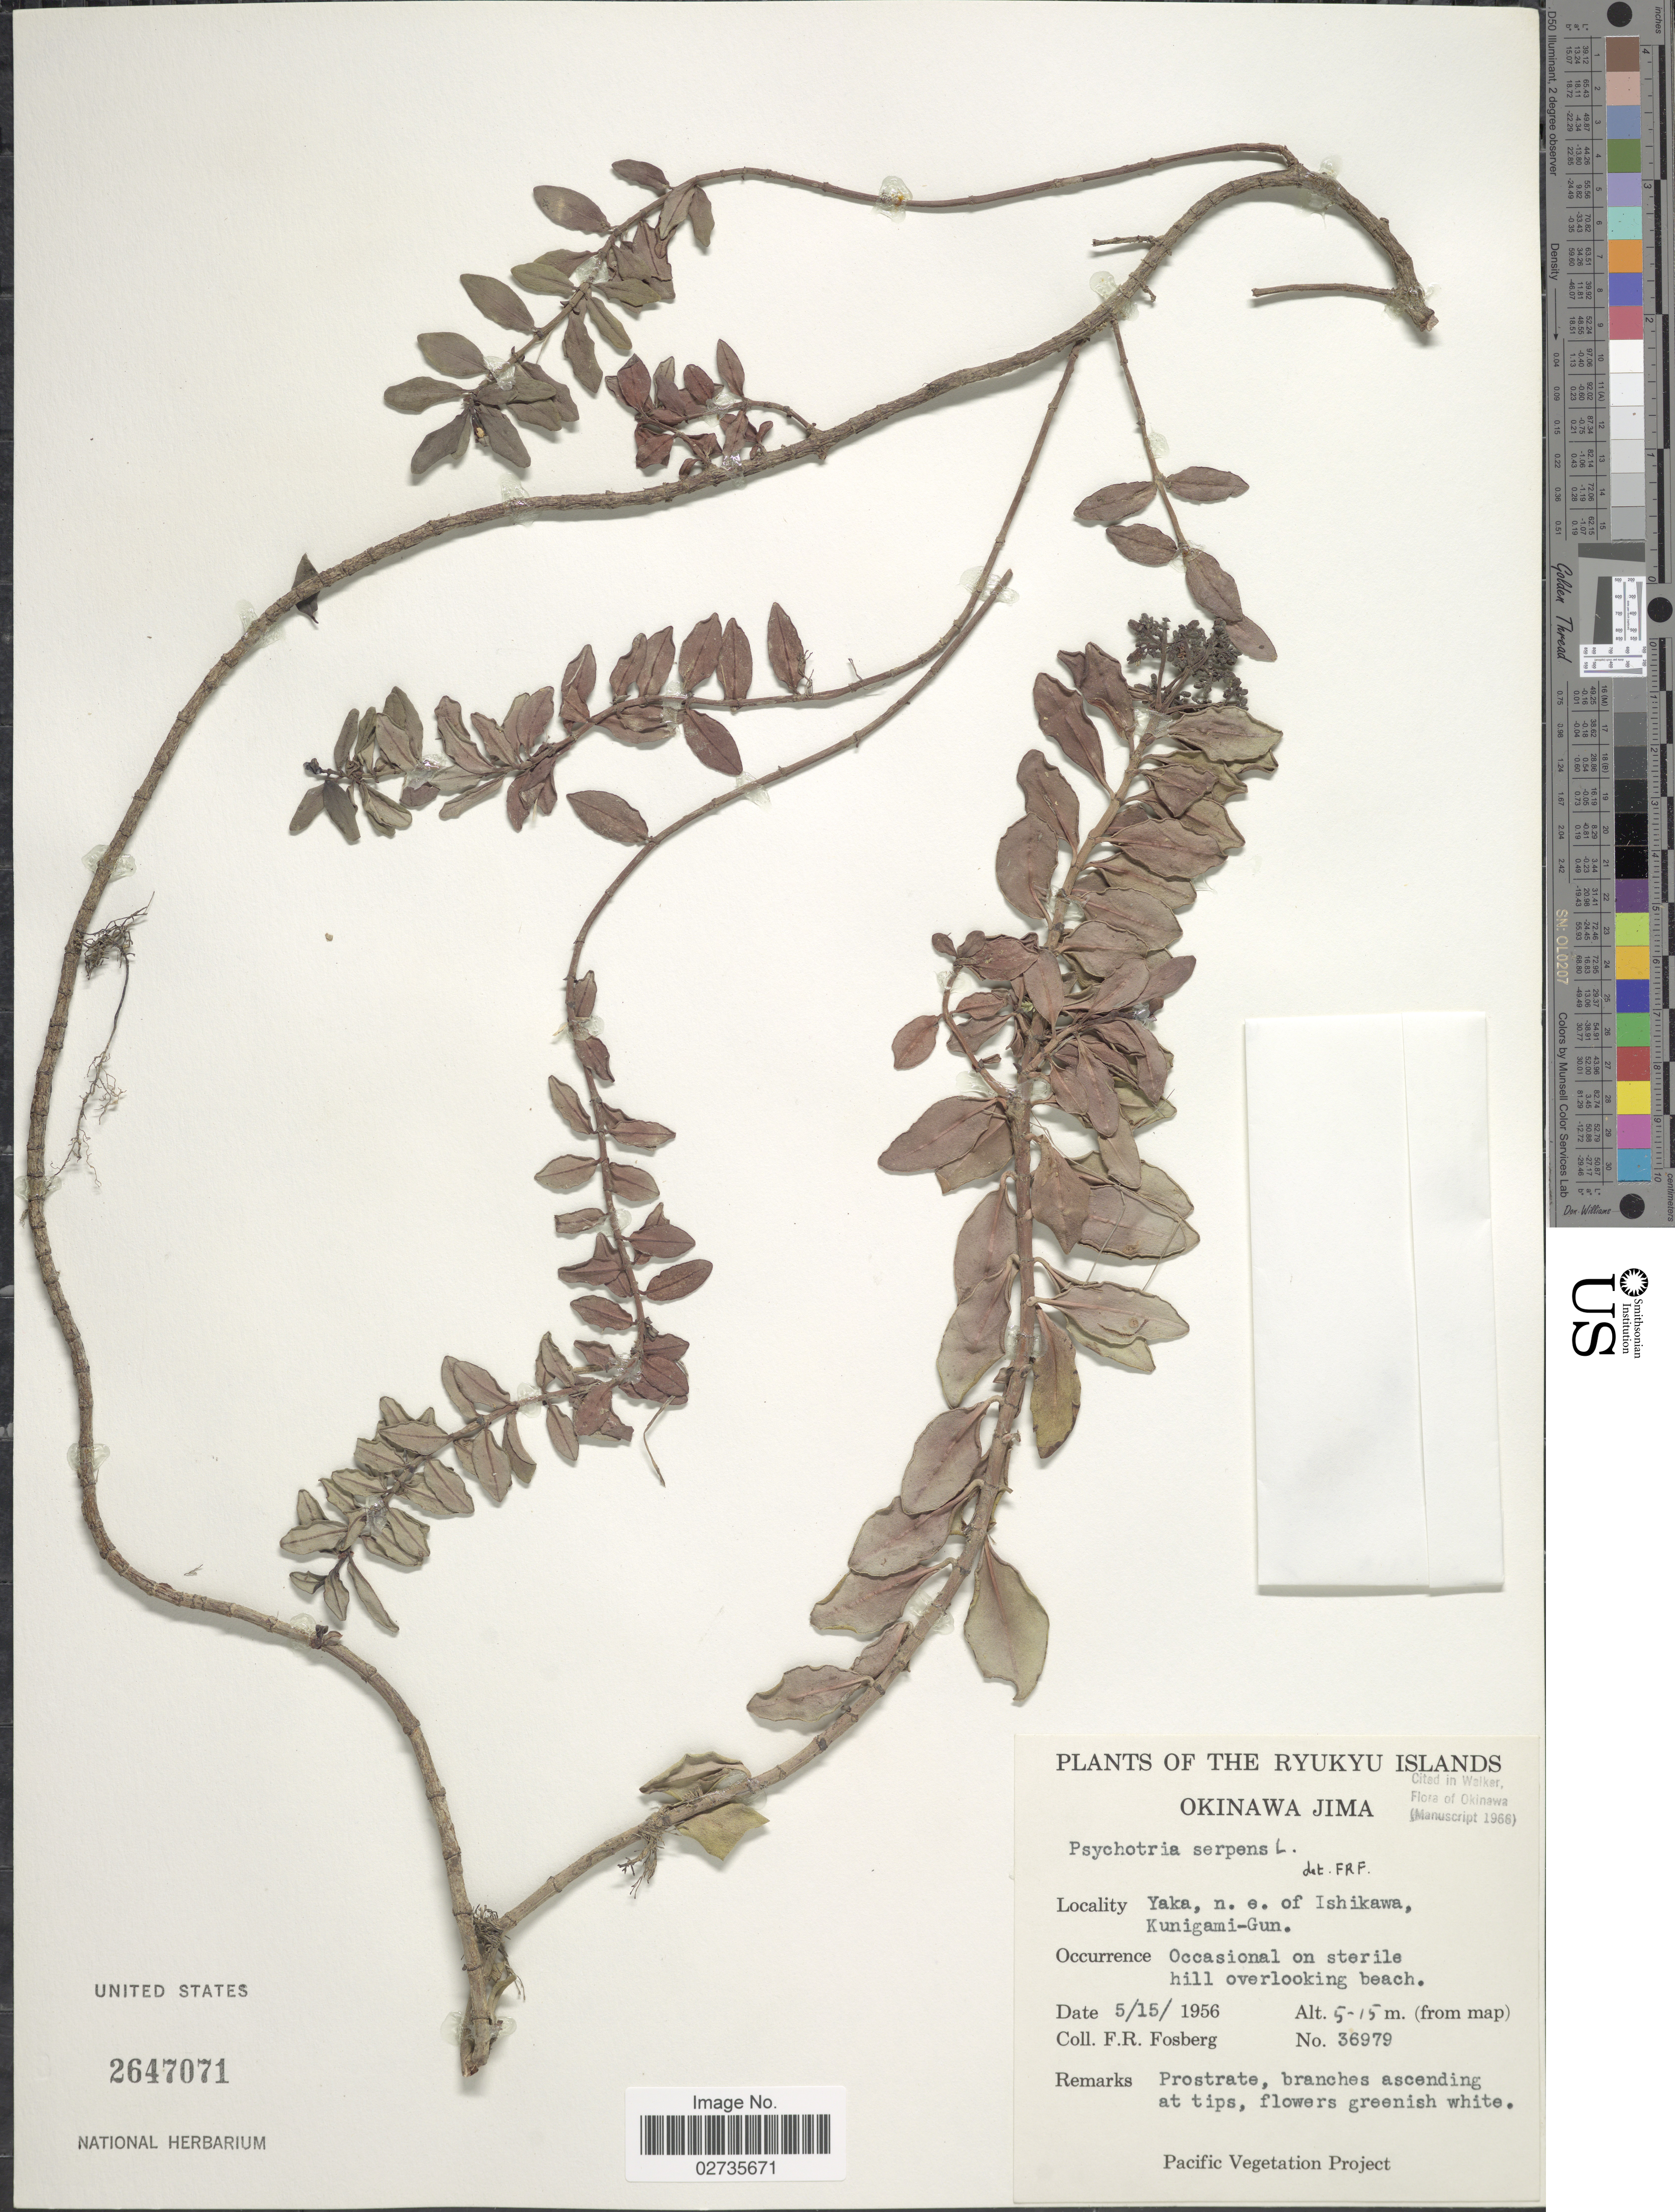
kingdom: Plantae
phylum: Tracheophyta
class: Magnoliopsida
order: Gentianales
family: Rubiaceae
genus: Psychotria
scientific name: Psychotria serpens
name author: L.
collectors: F. R. Fosberg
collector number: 36979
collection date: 1956-05-15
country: Japan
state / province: Isikawa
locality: The Ryukyu Islands, Okinawa Jima, Yaka, n.e. of Ishikawa, Kunigami-Gun, Occasional on sterile hill overlooking beach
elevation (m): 5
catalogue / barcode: US 2647071